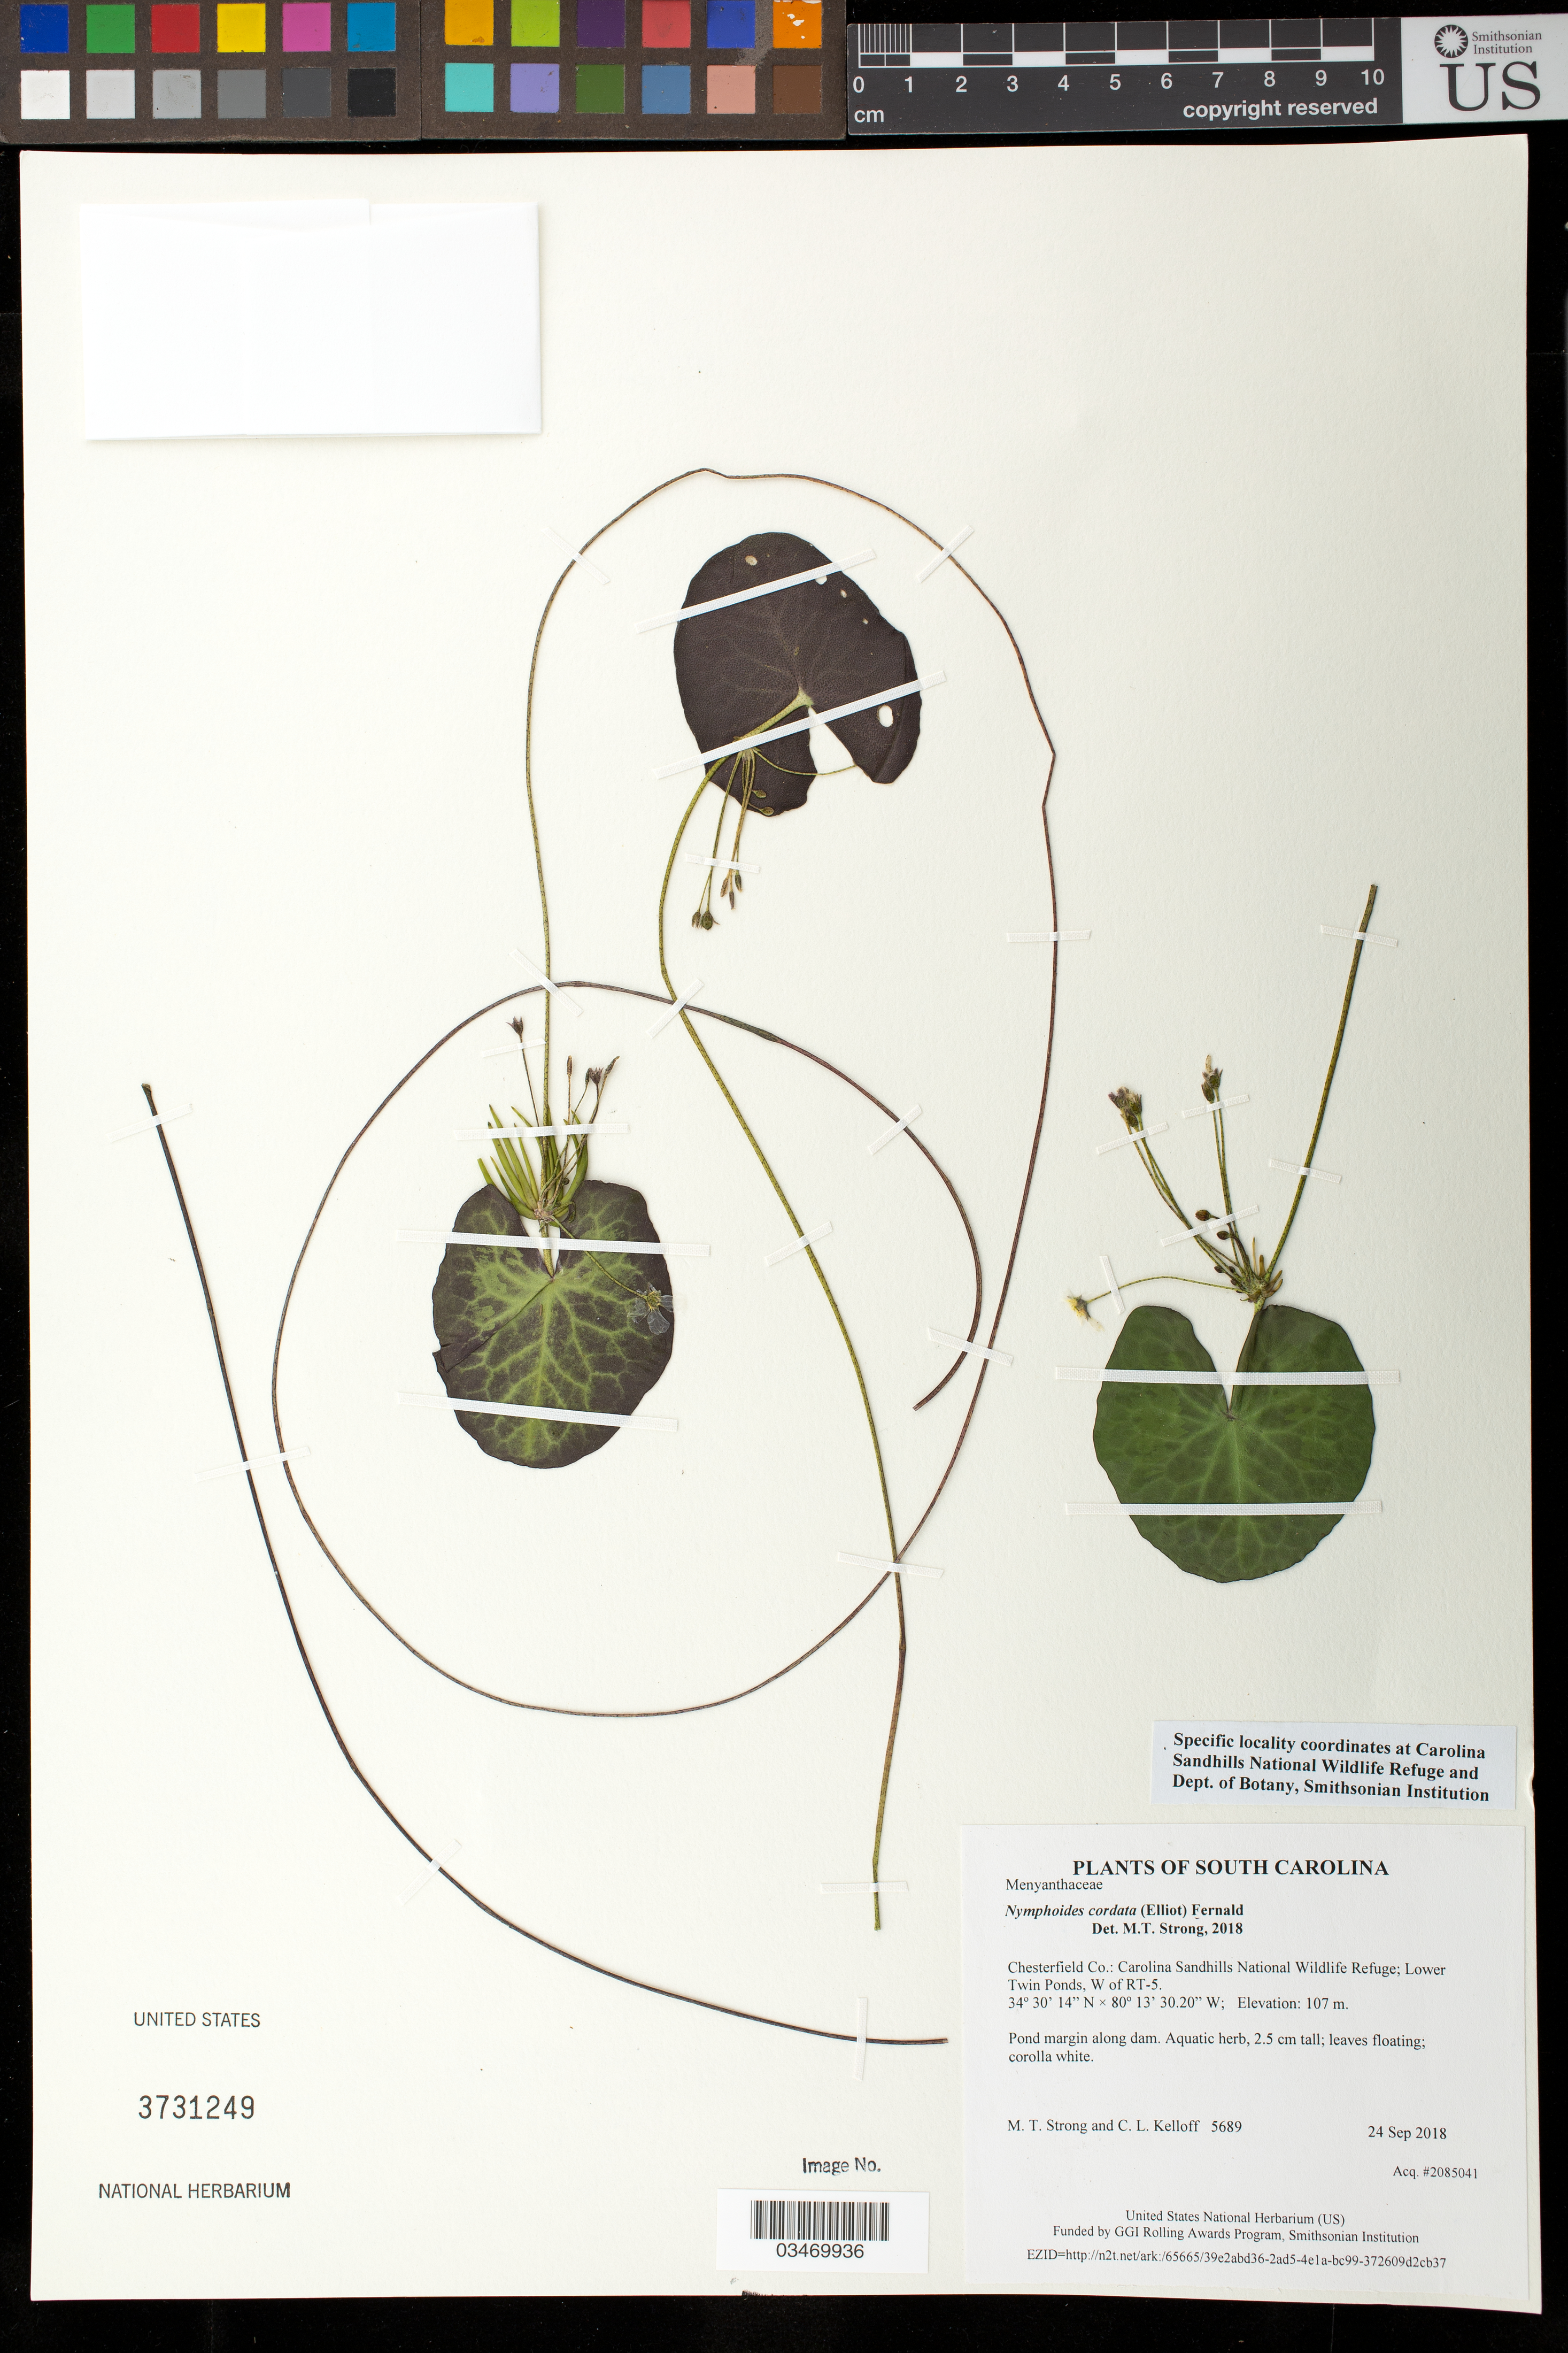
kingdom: Plantae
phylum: Tracheophyta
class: Magnoliopsida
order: Asterales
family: Menyanthaceae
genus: Nymphoides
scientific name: Nymphoides cordata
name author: (Elliot) Fernald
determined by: Strong, M. T., (US), Smithsonian Institution - National Museum of Natural History (UNITED STATES)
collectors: M. T. Strong & C. L. Kelloff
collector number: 5689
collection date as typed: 24 Sep 2018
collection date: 2018-09-24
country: United States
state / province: South Carolina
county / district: Chesterfield Co.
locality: Carolina Sandhills National Wildlife Refuge; Lower Twin Ponds, W of RT-5, along dam and N margin of pond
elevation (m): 107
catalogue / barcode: US 3731249